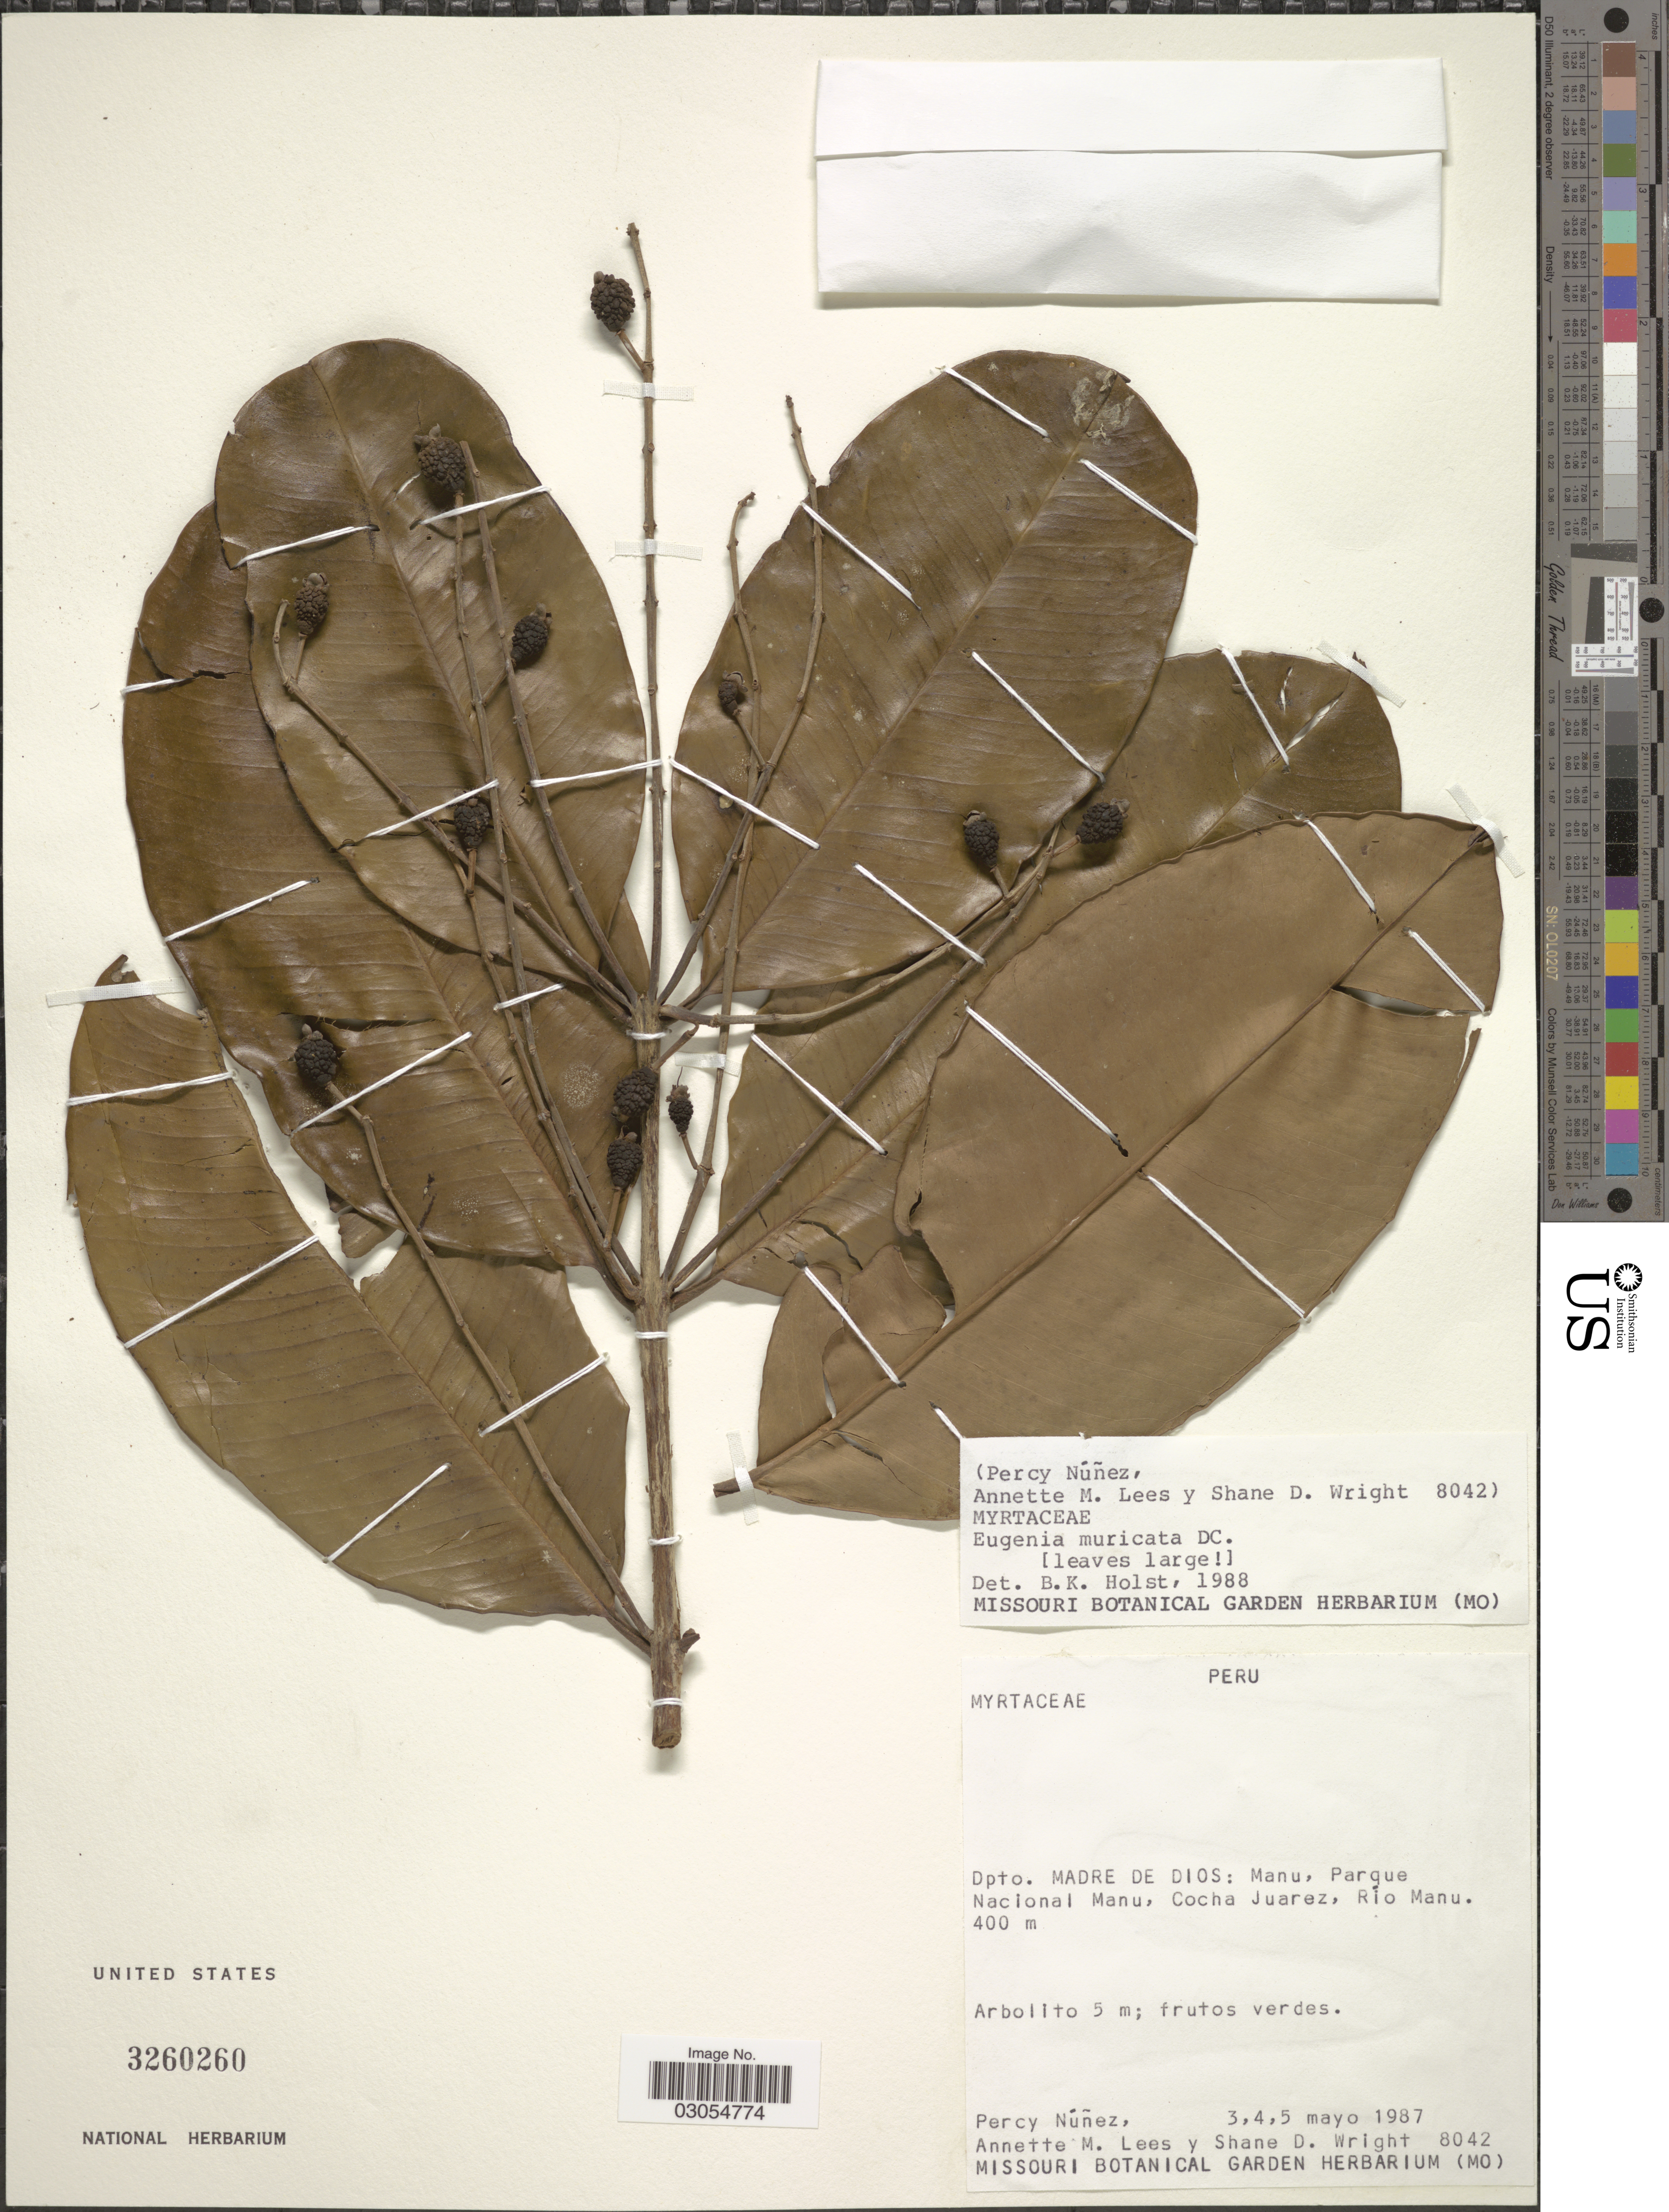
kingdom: Plantae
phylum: Tracheophyta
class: Magnoliopsida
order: Myrtales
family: Myrtaceae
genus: Eugenia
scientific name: Eugenia muricata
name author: DC.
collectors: P. Nuñez V., A. Lees & S. D. Wright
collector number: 8042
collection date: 1987-05-03/1987-05-05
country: Peru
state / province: Madre de Dios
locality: Dpto. Madre de Dios: Manu, Parque Nacional Manu, Cocha Juarez, Río Manu.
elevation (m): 400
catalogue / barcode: US 3260260